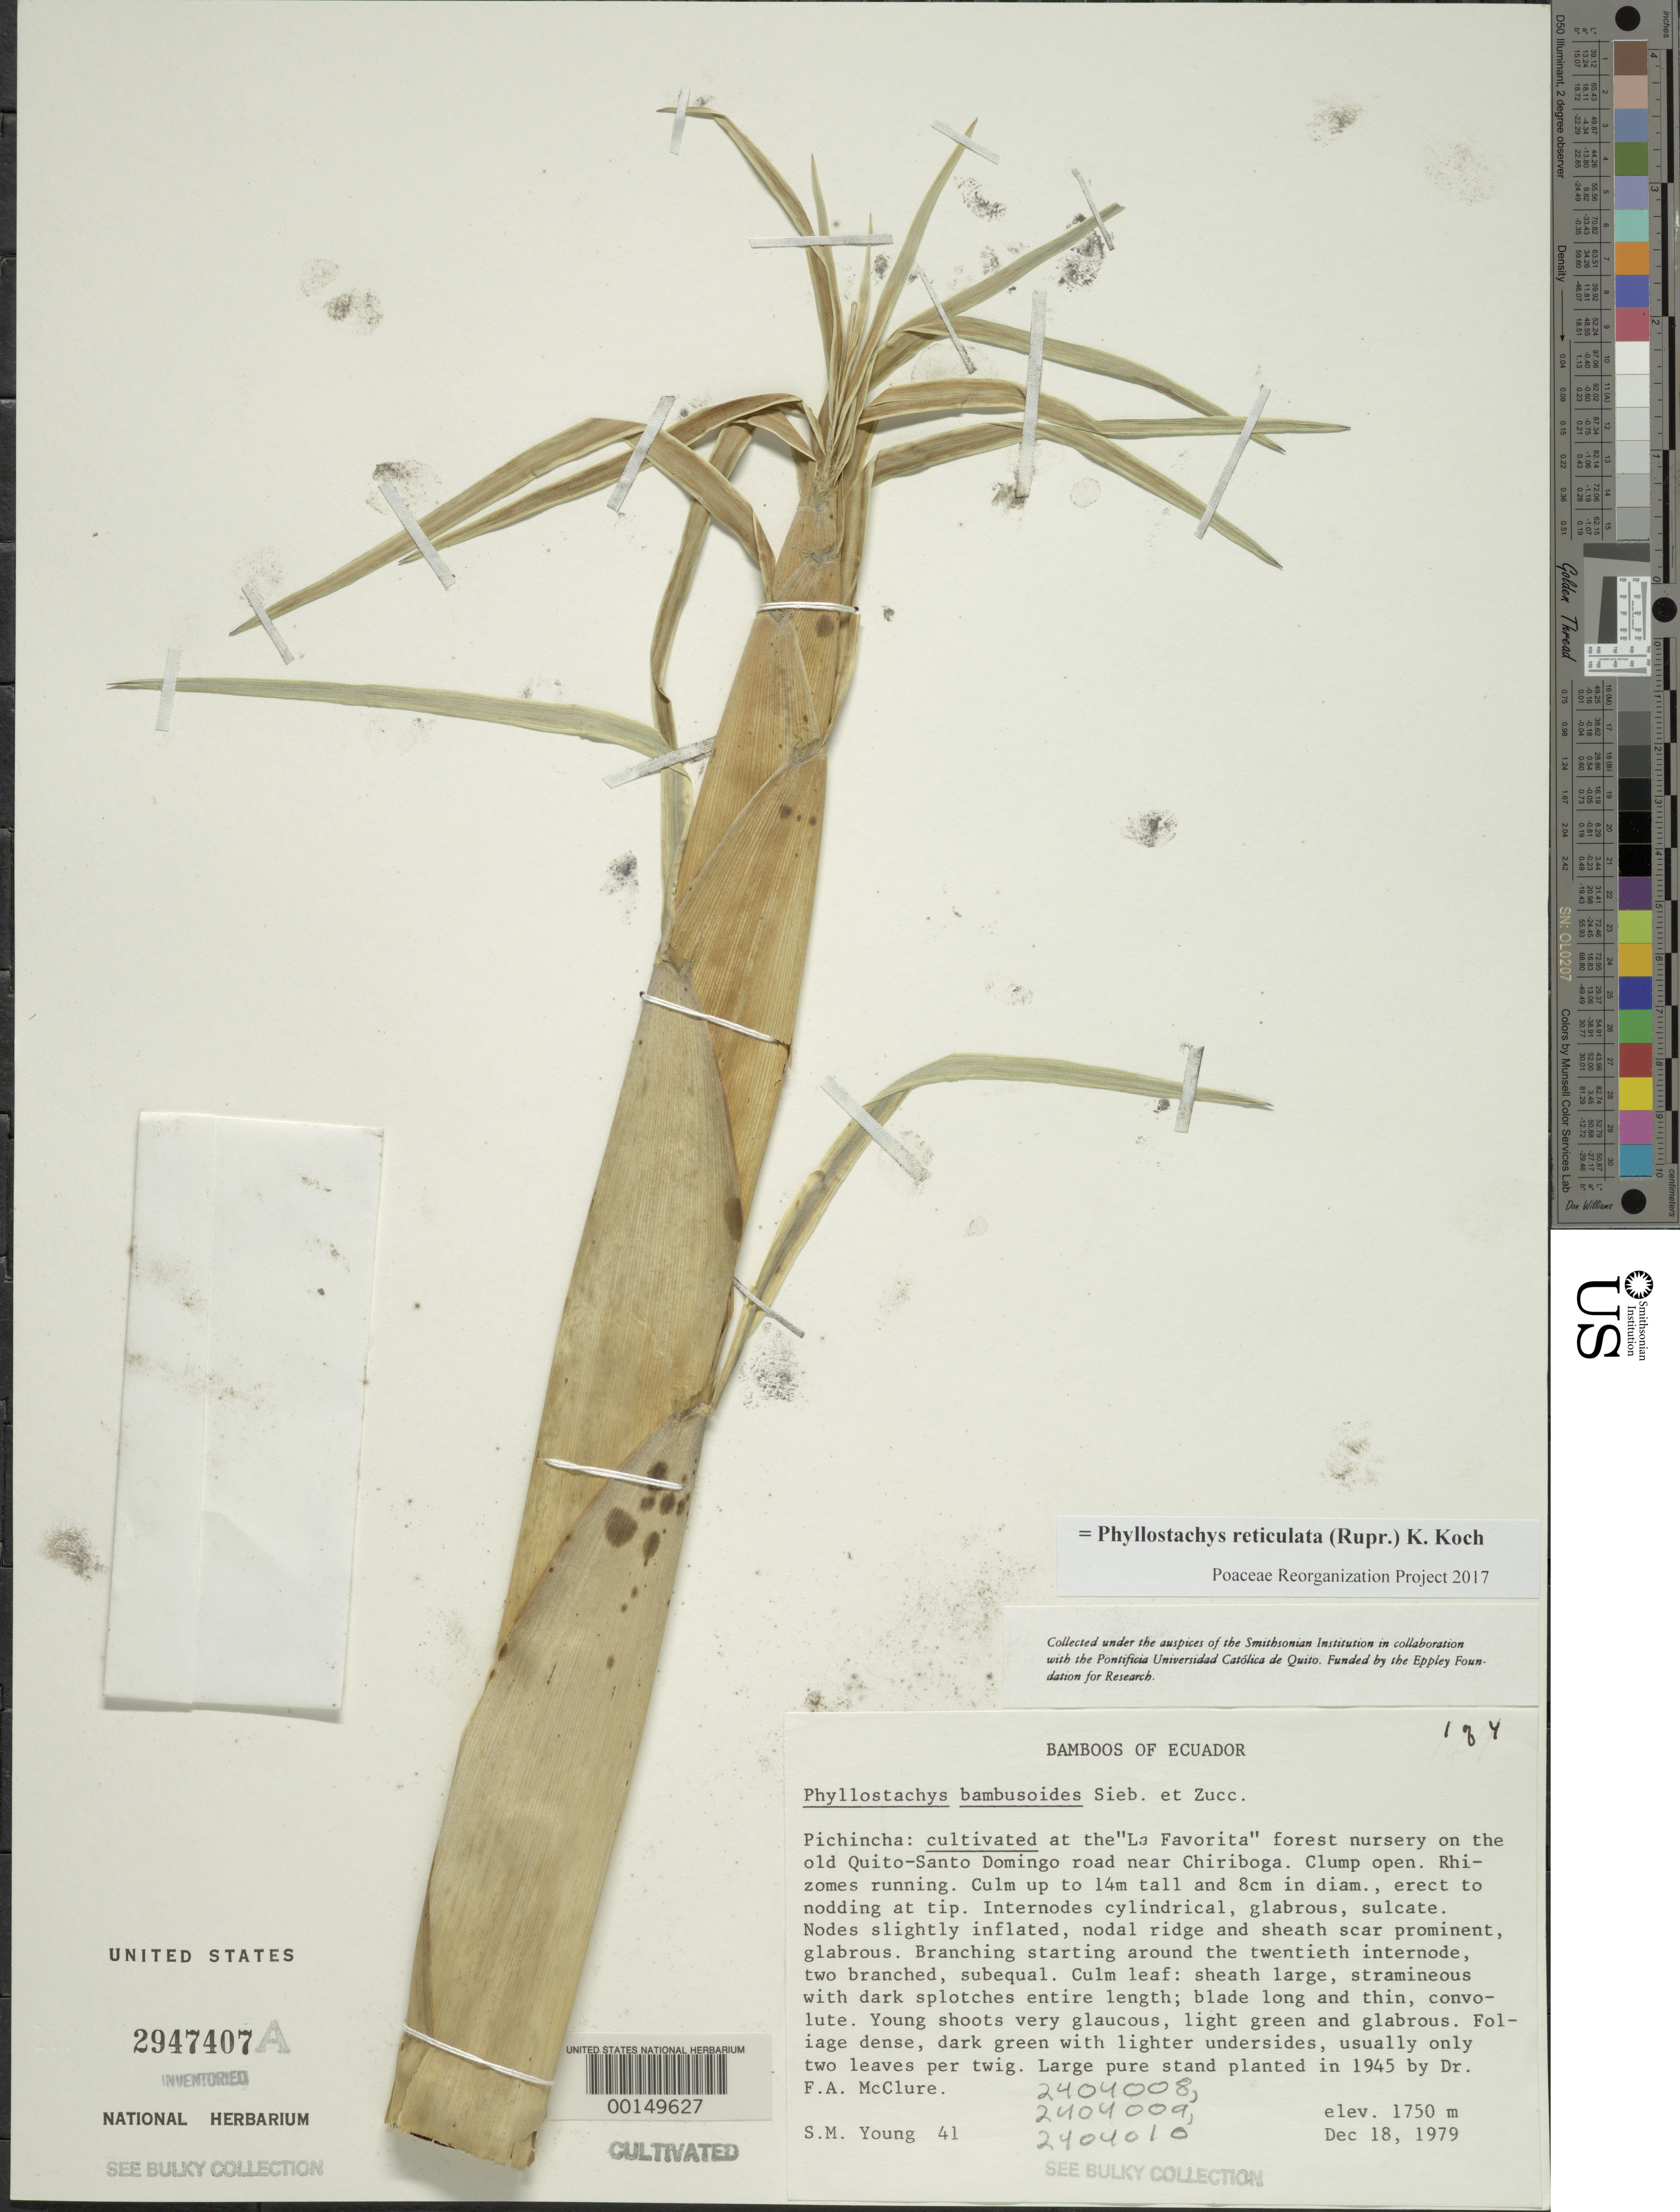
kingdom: Plantae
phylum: Tracheophyta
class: Liliopsida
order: Poales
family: Poaceae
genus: Phyllostachys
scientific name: Phyllostachys reticulata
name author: (Rupr.) K. Koch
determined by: Poaceae Reorganization Project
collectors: S. Young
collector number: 41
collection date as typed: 18 Dec 1979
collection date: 1979-12-18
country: Ecuador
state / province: Pichincha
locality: "la favorita" Chiriboga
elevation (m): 1750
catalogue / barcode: US 2947407A